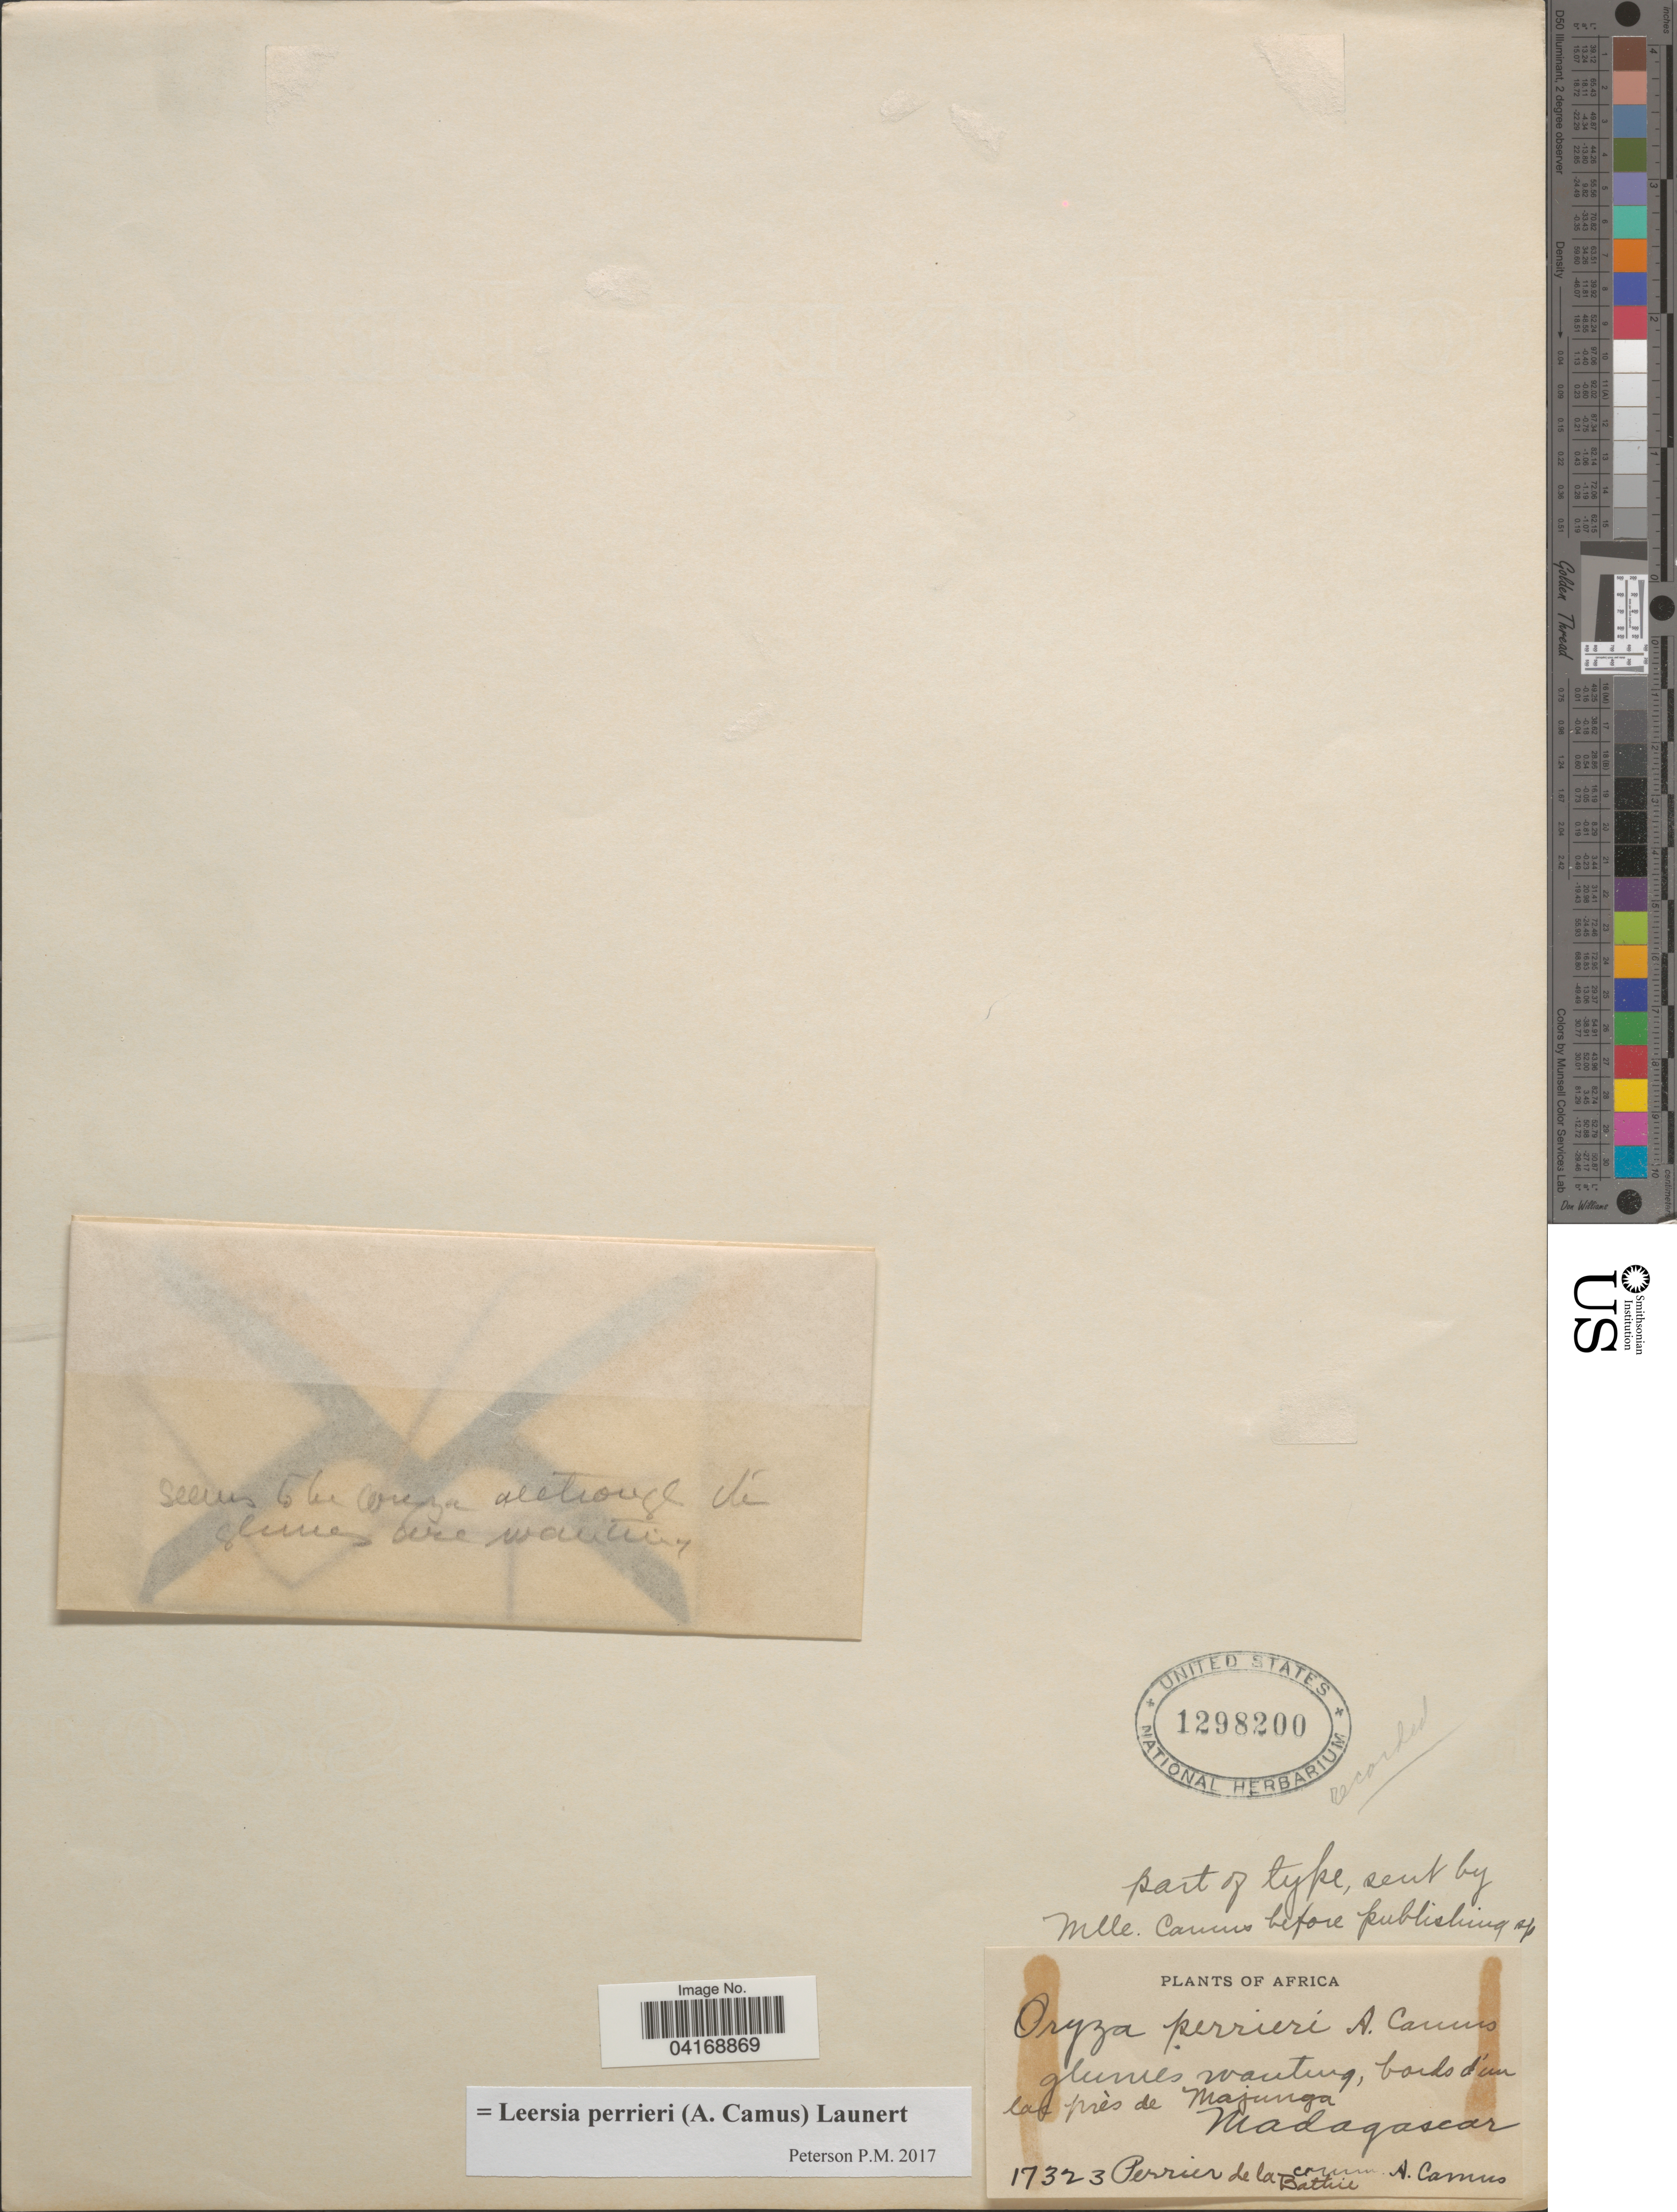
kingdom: Plantae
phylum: Tracheophyta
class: Liliopsida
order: Poales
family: Poaceae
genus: Leersia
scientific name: Leersia perrieri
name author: (A. Camus) Launert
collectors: Perrier de la Bâthie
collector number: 17323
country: Madagascar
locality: Glunies wauturg [interpreted], bords d'un las près de Majunga.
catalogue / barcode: US 1298200